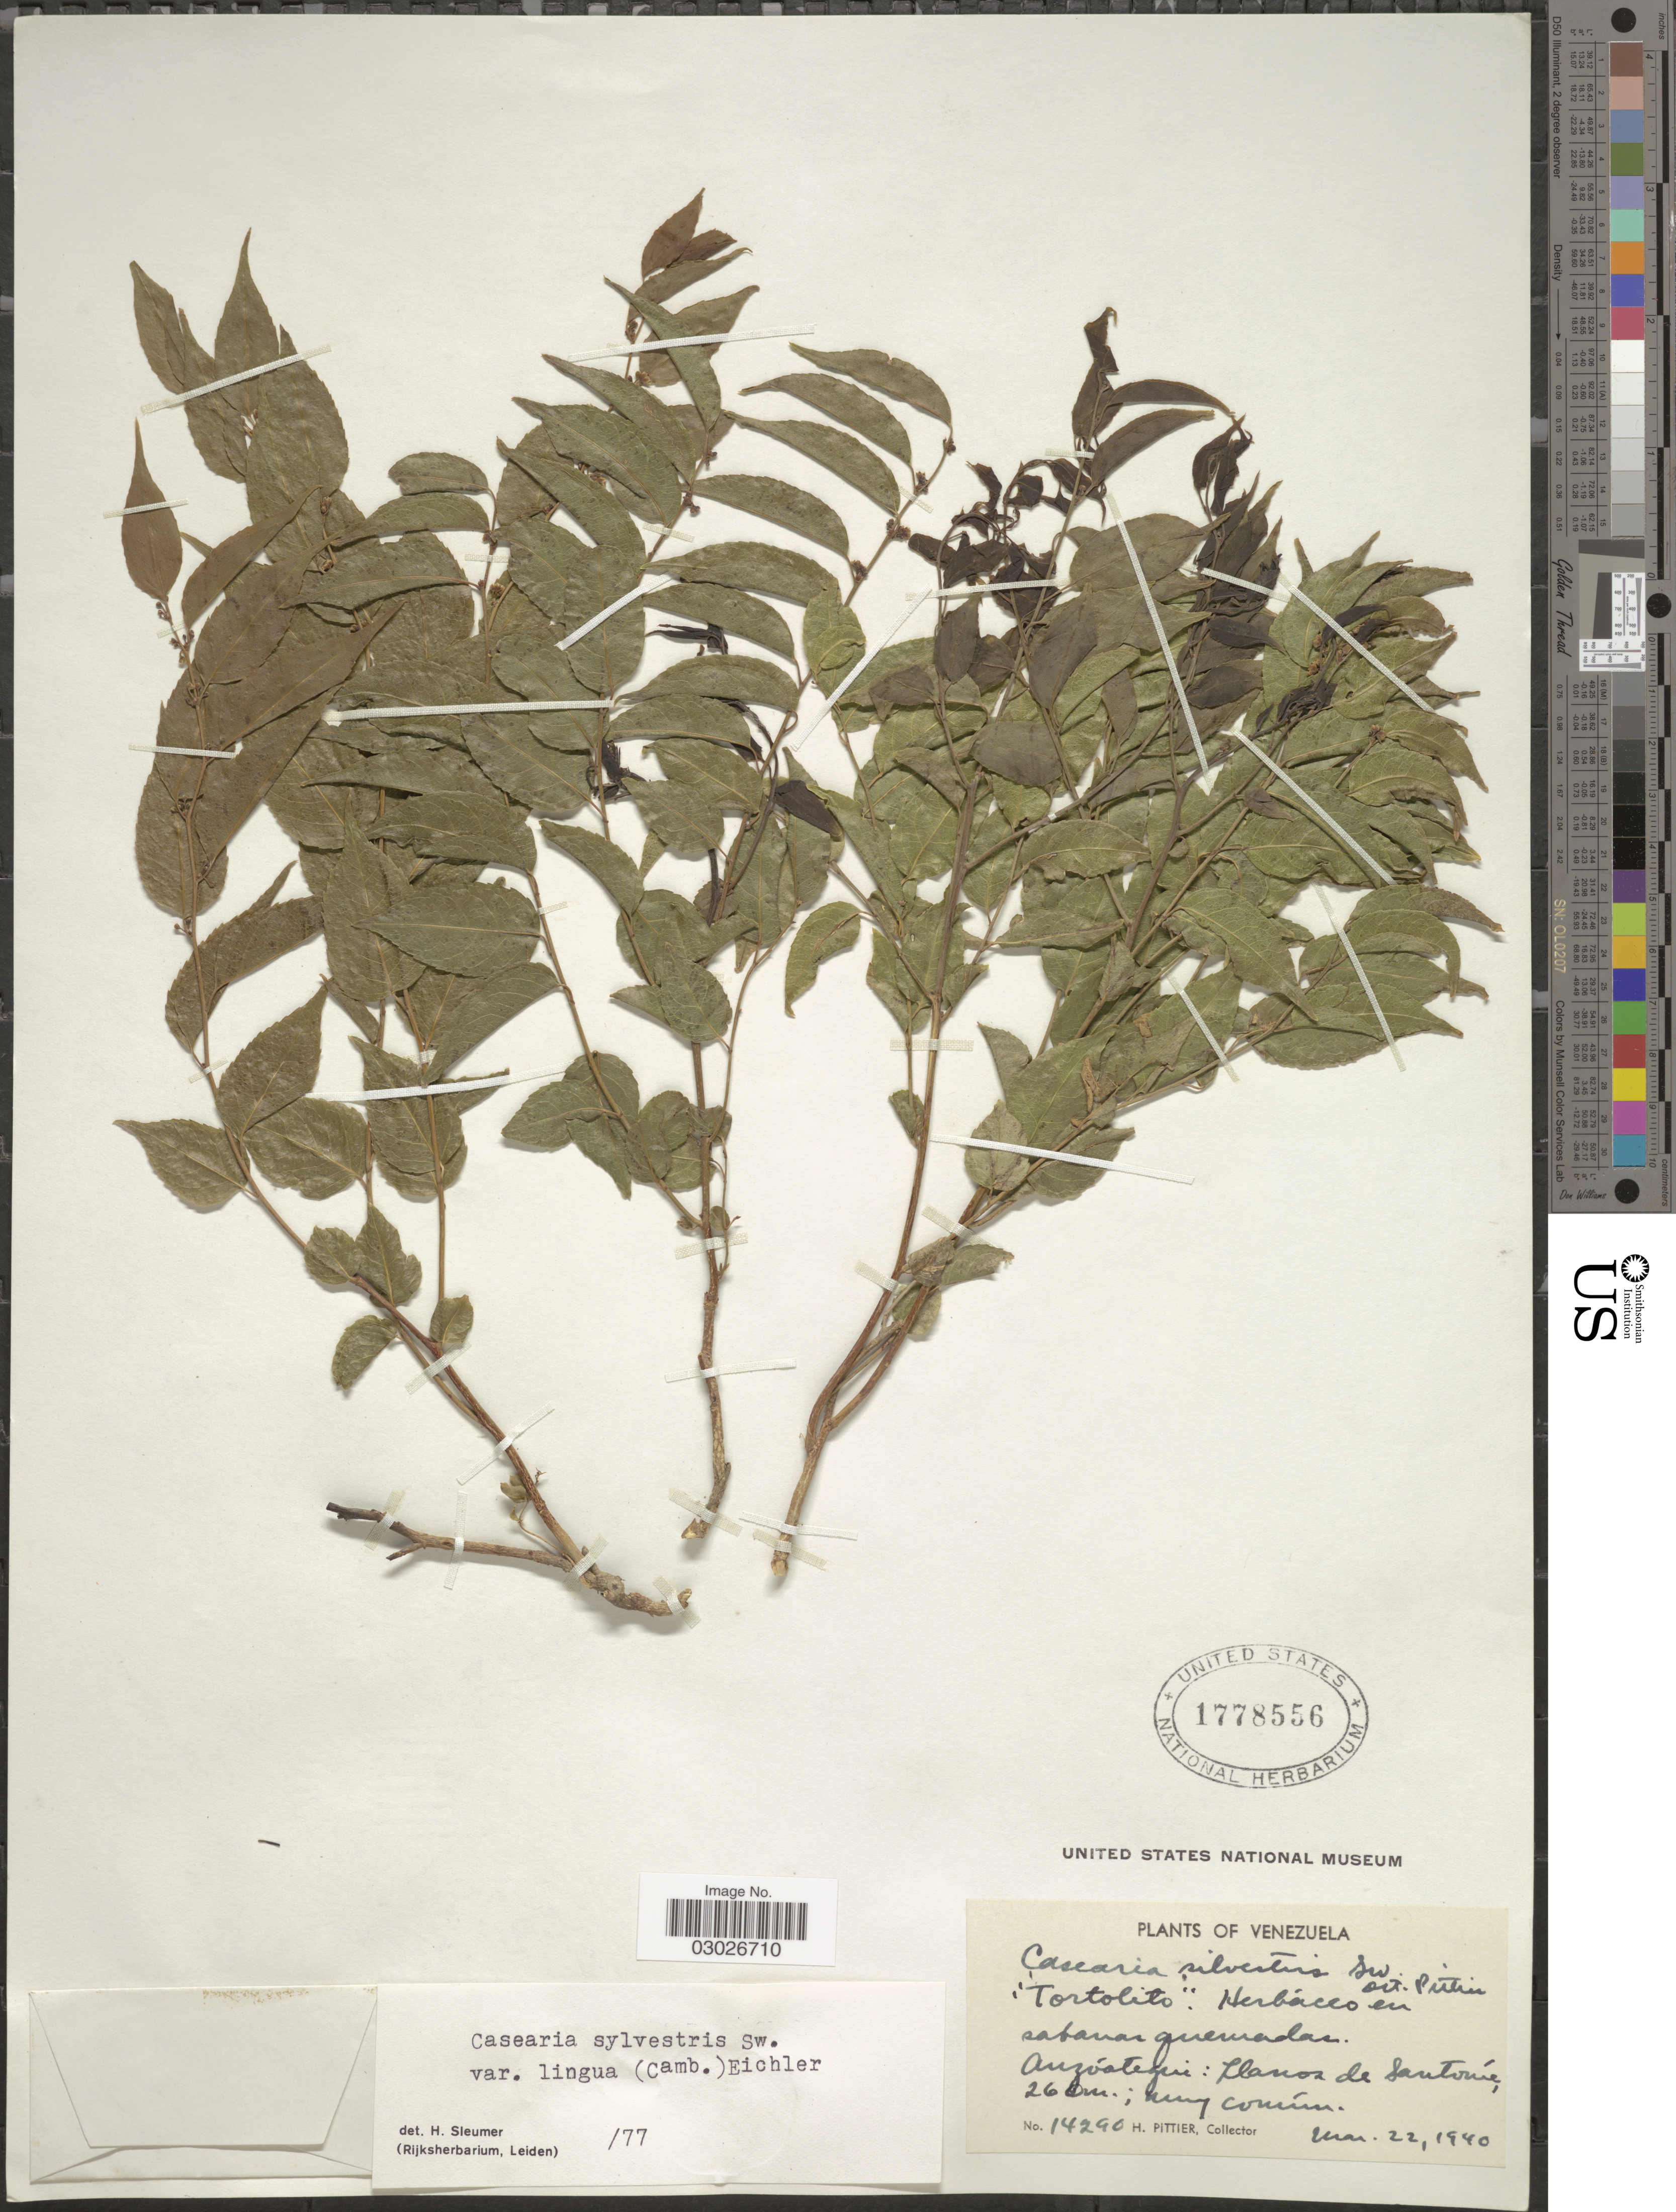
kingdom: Plantae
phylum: Tracheophyta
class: Magnoliopsida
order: Malpighiales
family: Salicaceae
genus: Casearia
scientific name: Casearia sylvestris var. lingua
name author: (Cambess.) Eichler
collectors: H. F. Pittier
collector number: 14290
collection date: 1940-05-22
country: Venezuela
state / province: Anzoategui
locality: Llanos de Santomé [plains of San Tomé]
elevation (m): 260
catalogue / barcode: US 1778556